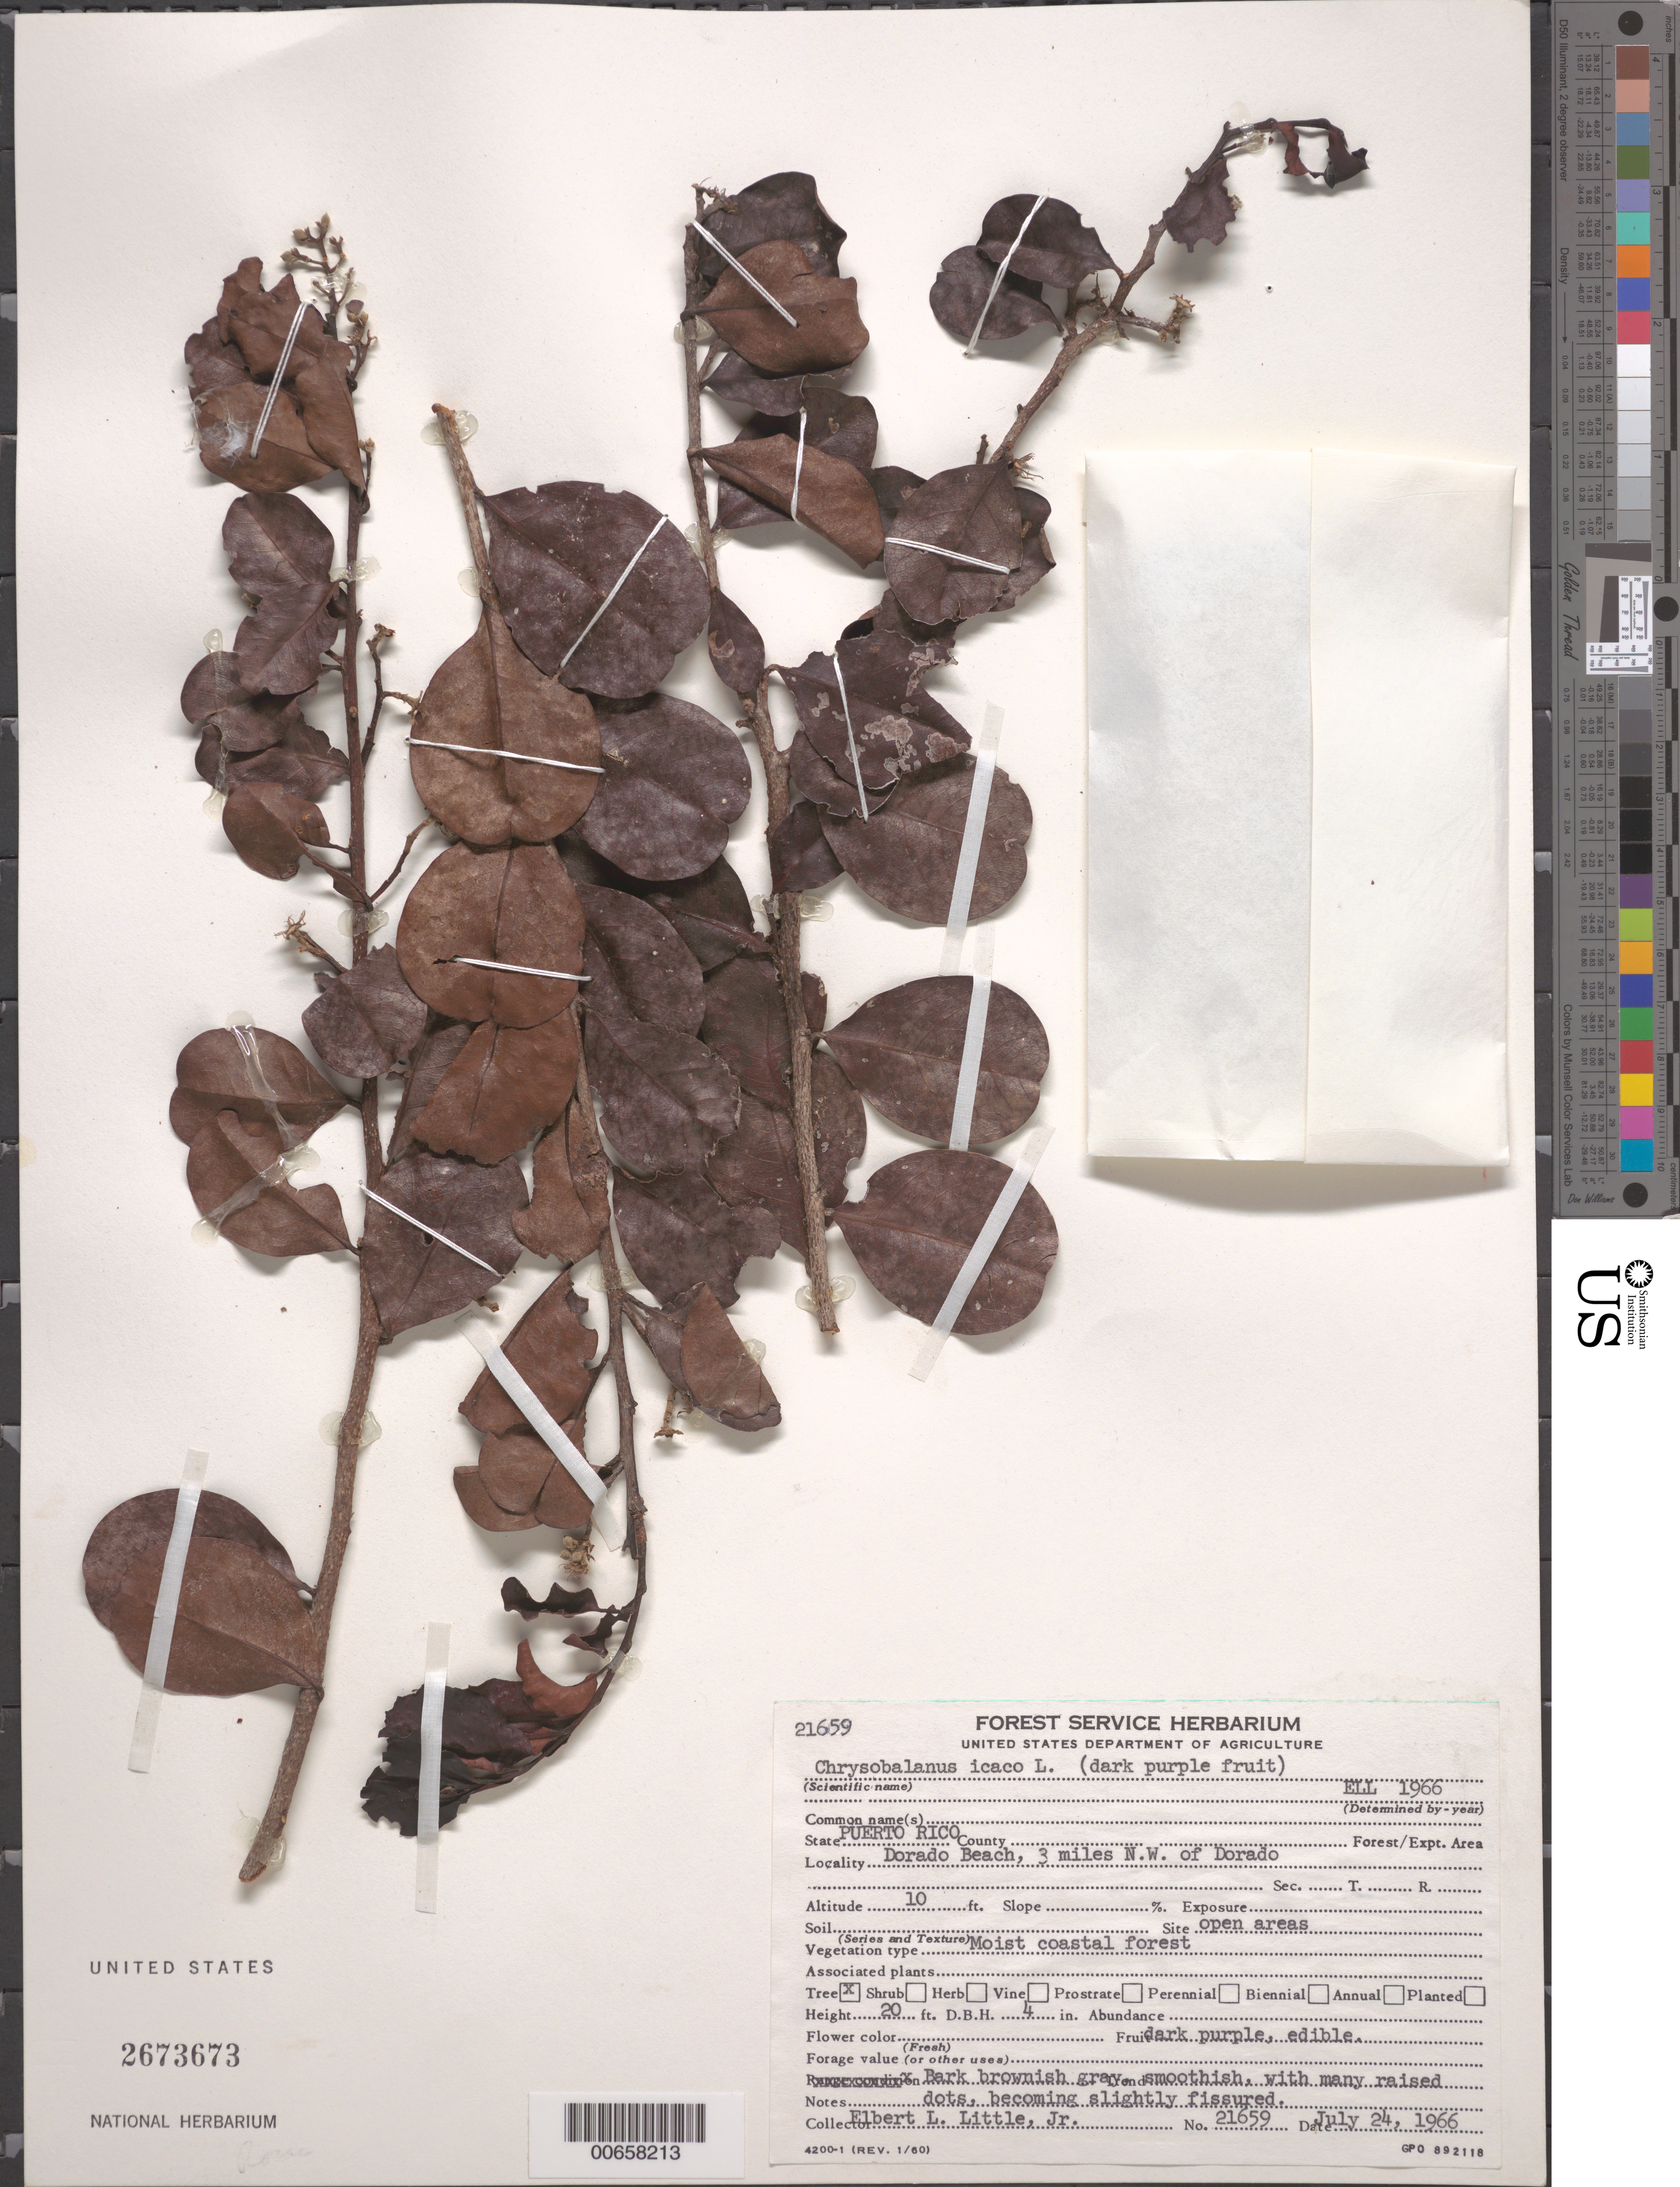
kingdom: Plantae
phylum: Tracheophyta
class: Magnoliopsida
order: Malpighiales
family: Chrysobalanaceae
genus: Chrysobalanus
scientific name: Chrysobalanus icaco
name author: L.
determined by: Little, Elbert L., Jr., (FSSR), United States Department of Agriculture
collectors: E. L. Little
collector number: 21659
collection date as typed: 24 Jul 1966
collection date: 1966-07-24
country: Puerto Rico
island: Greater Antilles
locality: Dorado Beach, 3 mi NW of Dorado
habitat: Open areas, moist coastal forest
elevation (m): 3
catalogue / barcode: US 2673673